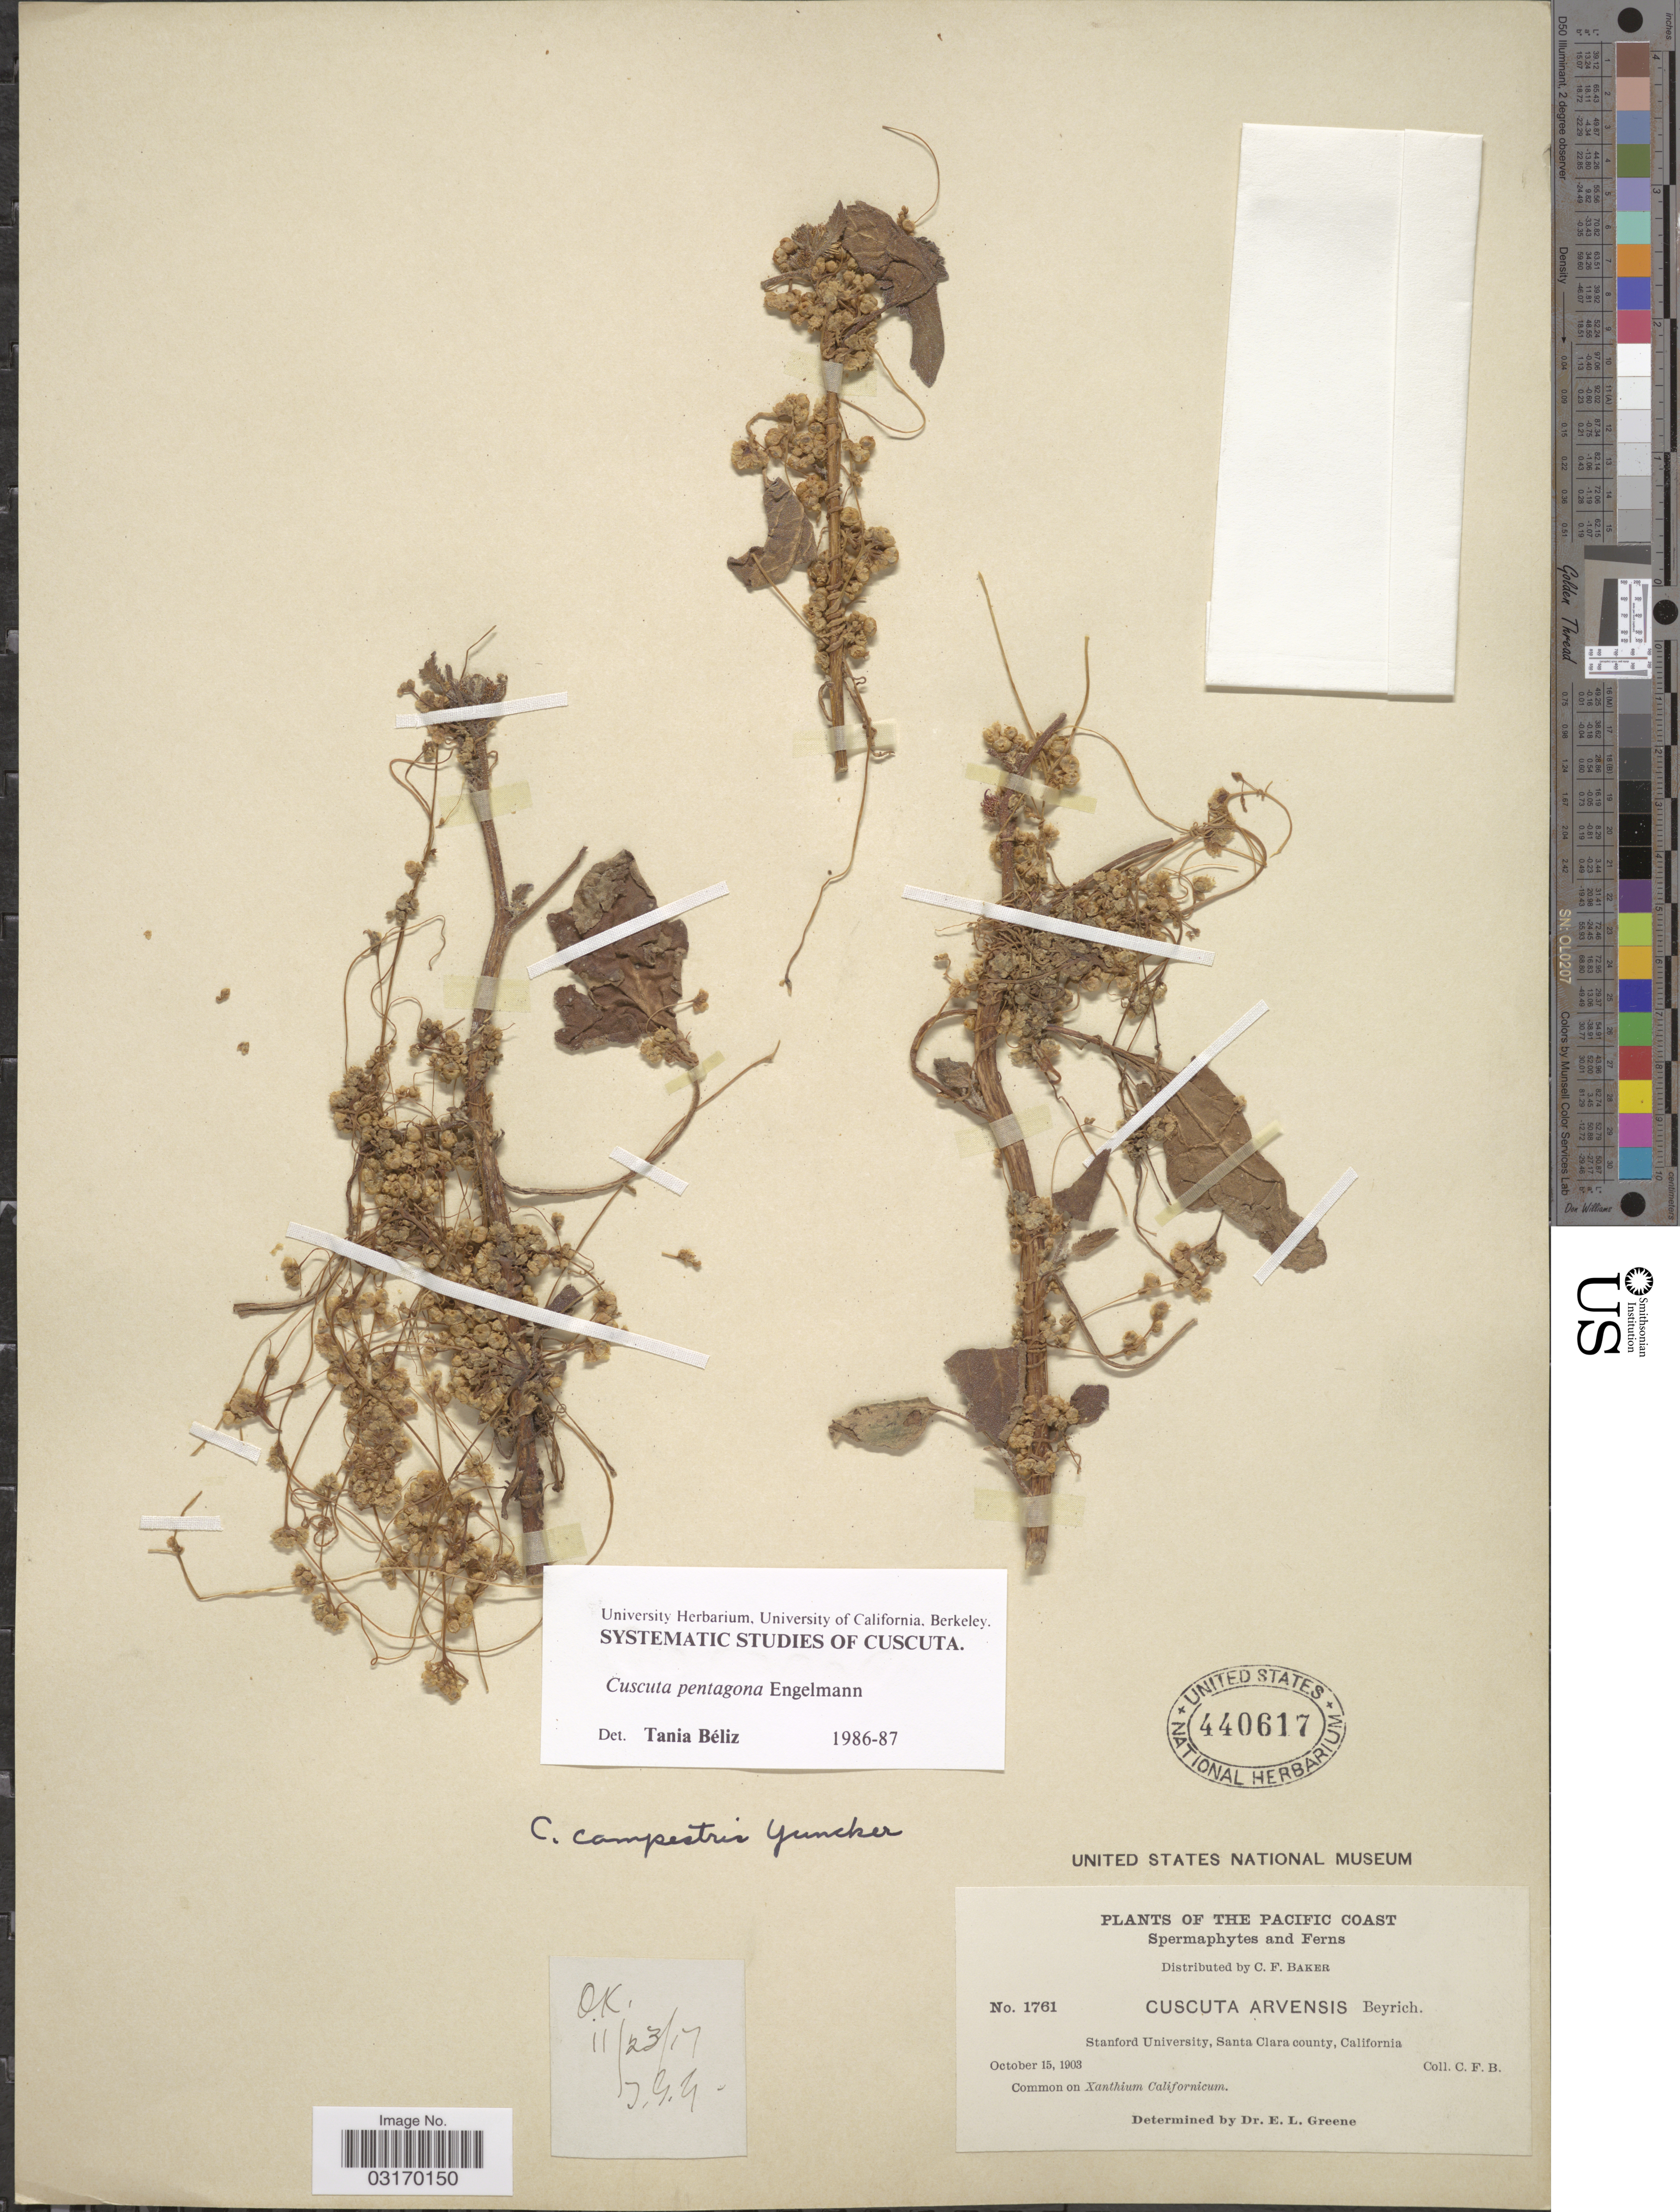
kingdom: Plantae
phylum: Tracheophyta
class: Magnoliopsida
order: Solanales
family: Convolvulaceae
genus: Cuscuta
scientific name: Cuscuta pentagona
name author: Engelm.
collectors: C. F. Baker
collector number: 1761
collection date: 1903-10-15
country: United States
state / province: California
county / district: Santa Clara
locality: The Pacific Coast. Stanford University, Santa Clara county.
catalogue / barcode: US 440617